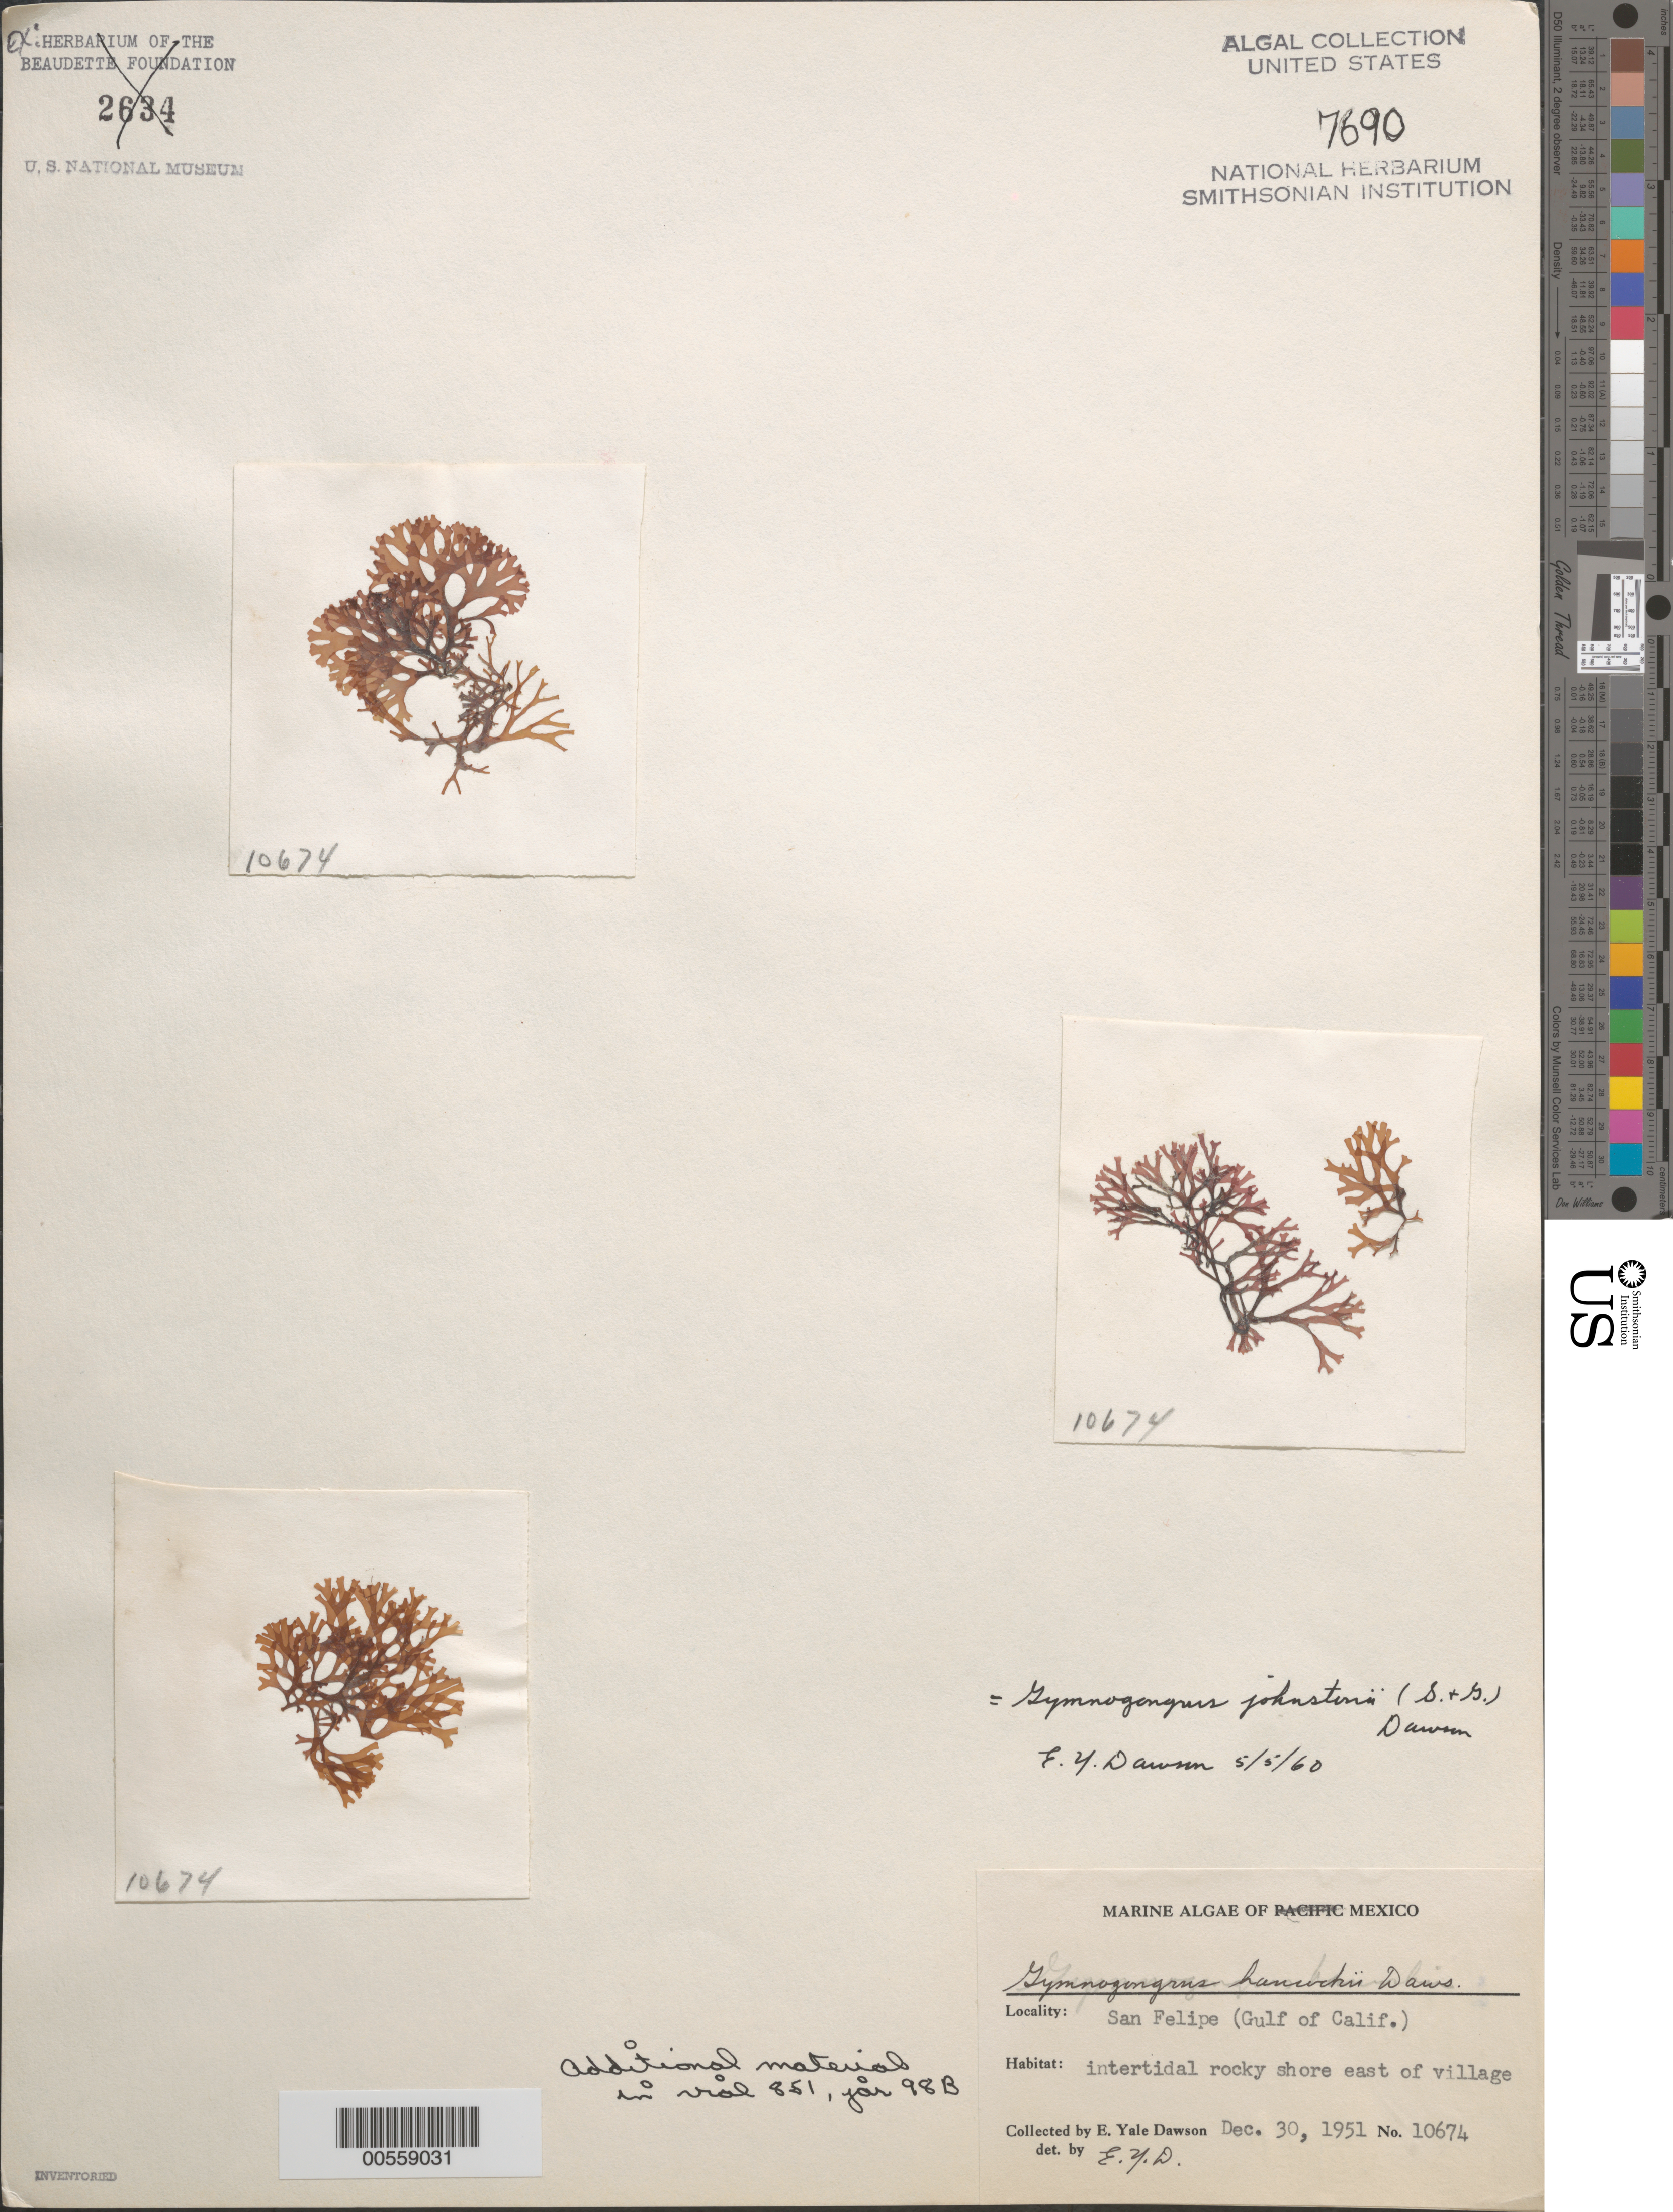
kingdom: Plantae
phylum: Rhodophyta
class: Florideophyceae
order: Gigartinales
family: Phyllophoraceae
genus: Gymnogongrus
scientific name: Gymnogongrus johnstonii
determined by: Dawson, E. Y.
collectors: E. Y. Dawson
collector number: EYD 10674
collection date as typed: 30 Dec 1951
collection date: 1951-12-30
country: Mexico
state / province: Baja California Norte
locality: San Felipe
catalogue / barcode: US 7690